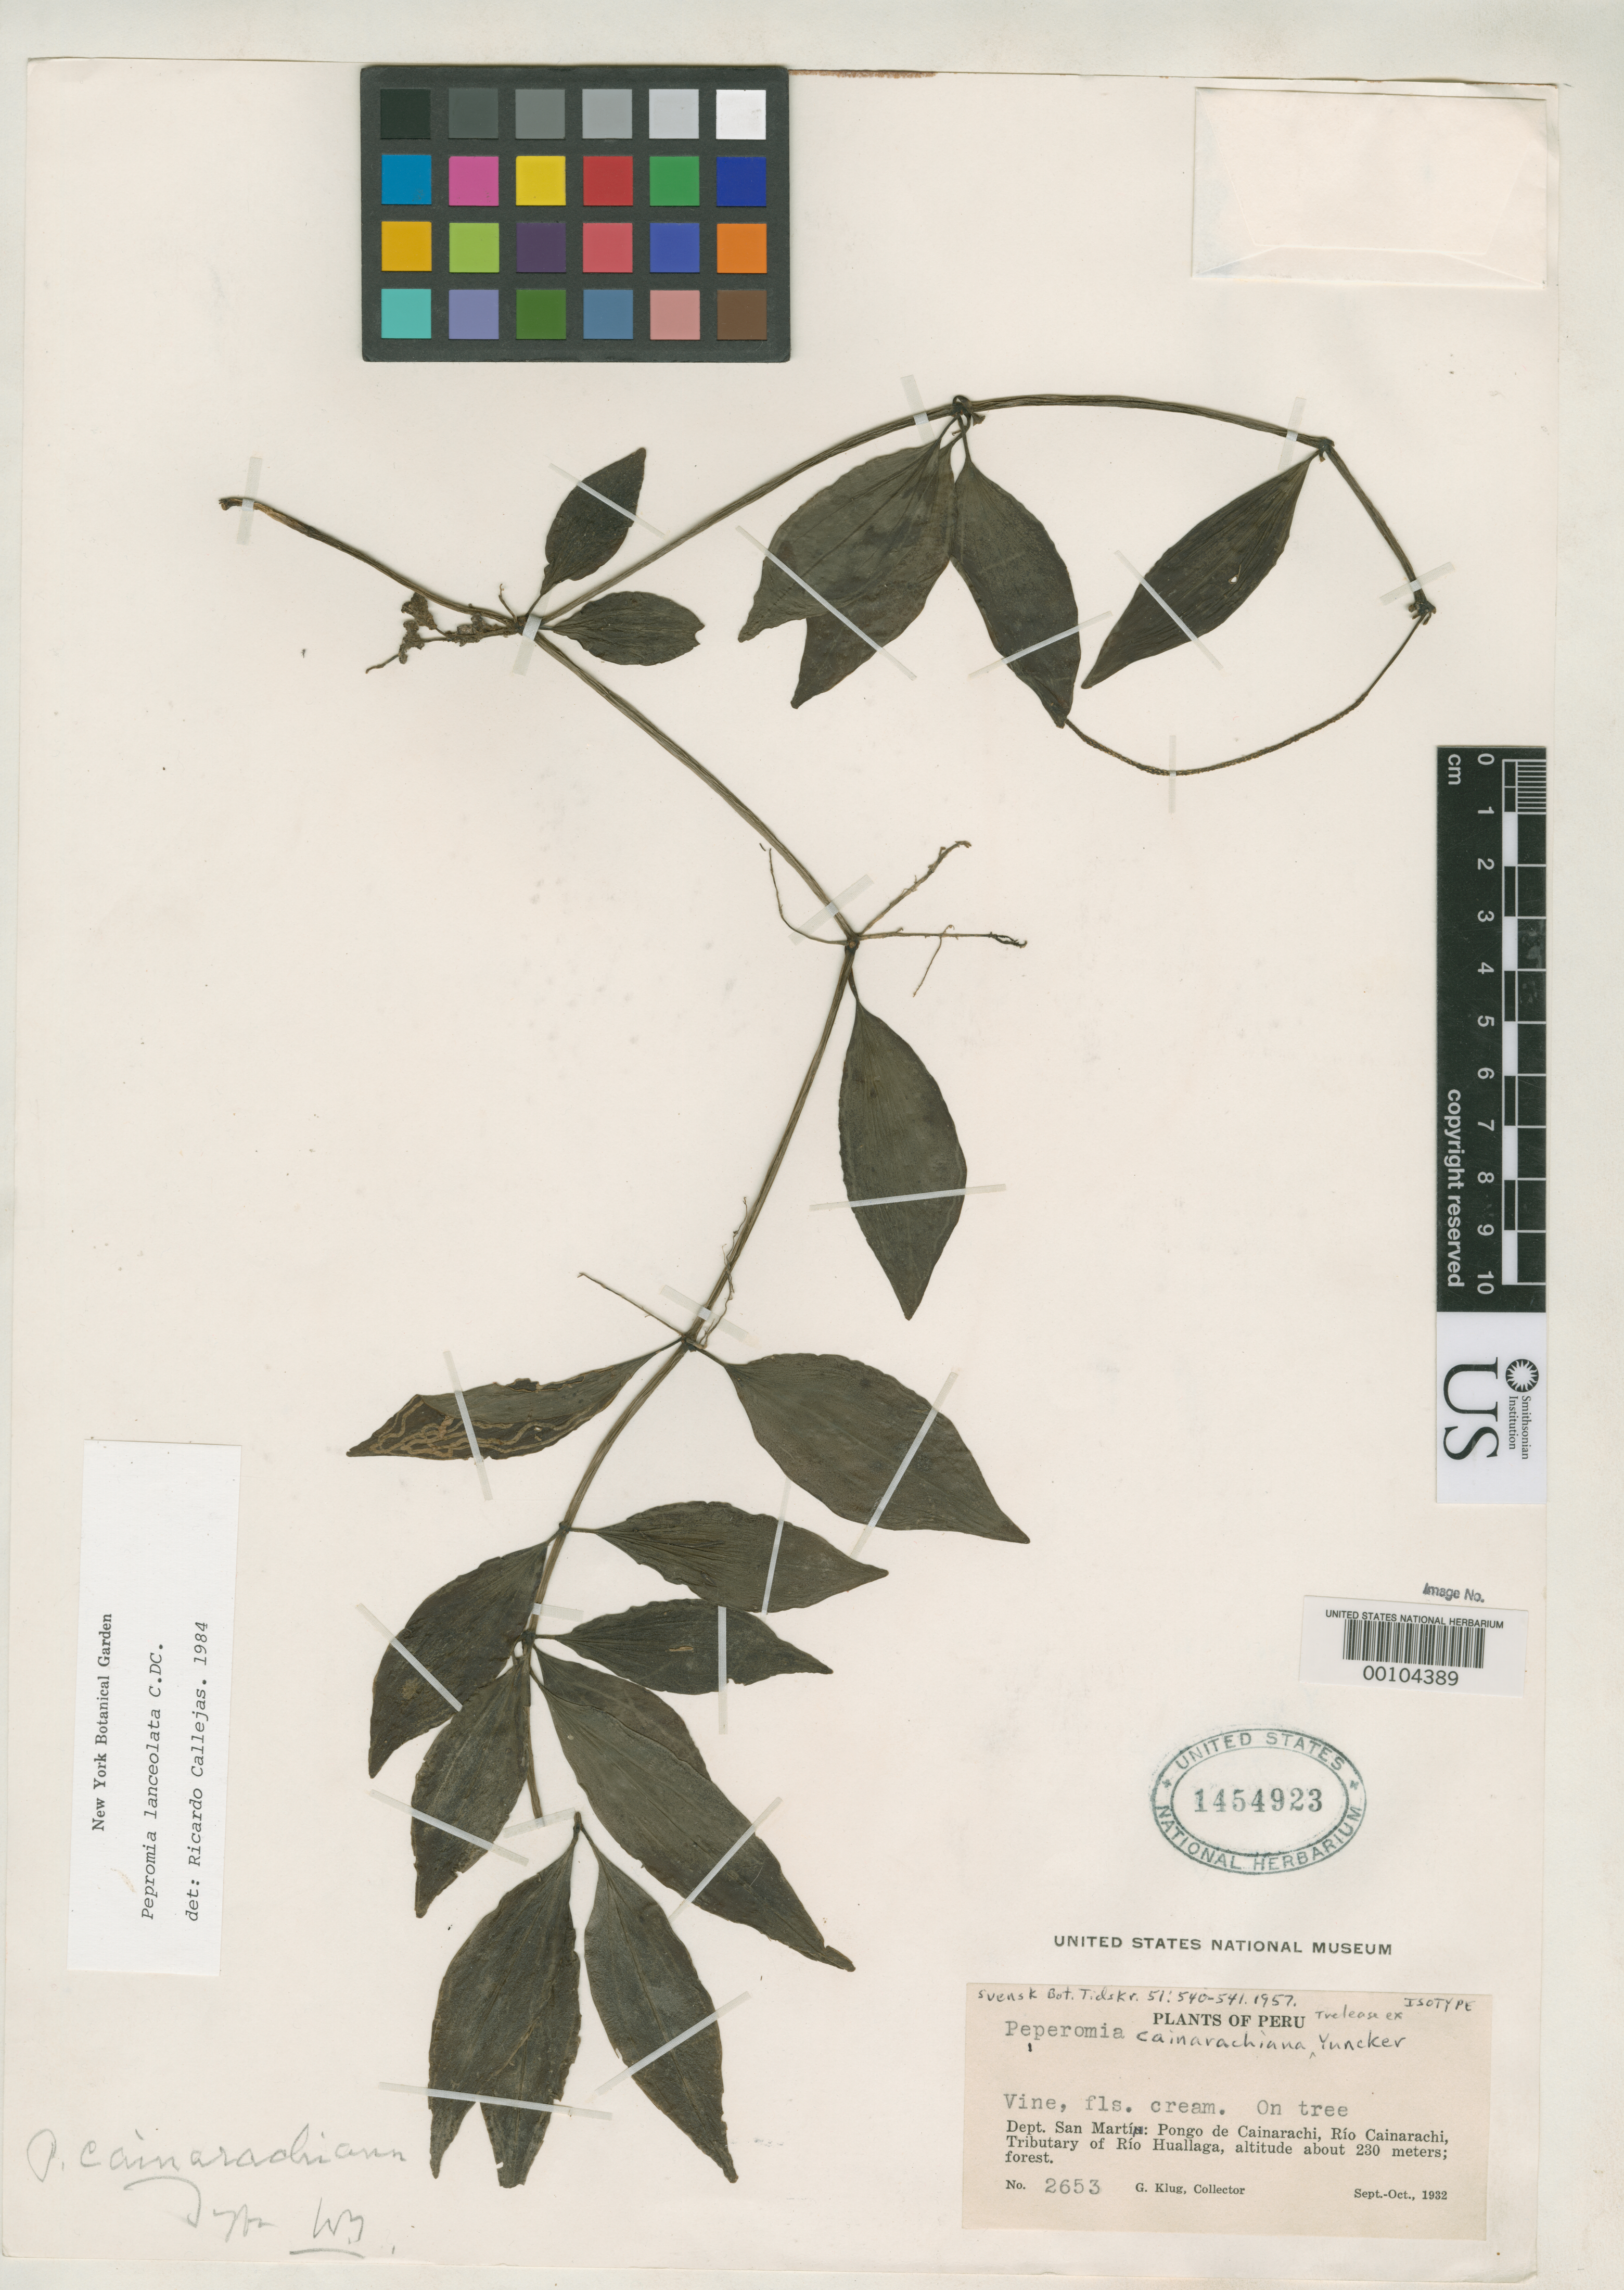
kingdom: Plantae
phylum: Tracheophyta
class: Magnoliopsida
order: Piperales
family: Piperaceae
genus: Peperomia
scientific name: Peperomia cainarachiana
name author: Trel. ex Yunck.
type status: Isotype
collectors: G. Klug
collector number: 2653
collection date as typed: Sep 1932 to -- Oct 1932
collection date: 1932-09/1932-10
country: Peru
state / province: San Martín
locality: Pongo de Cainarachi, Rio Cainarachi, tributary of Rio Huallaga.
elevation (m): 230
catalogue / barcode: US 1454923